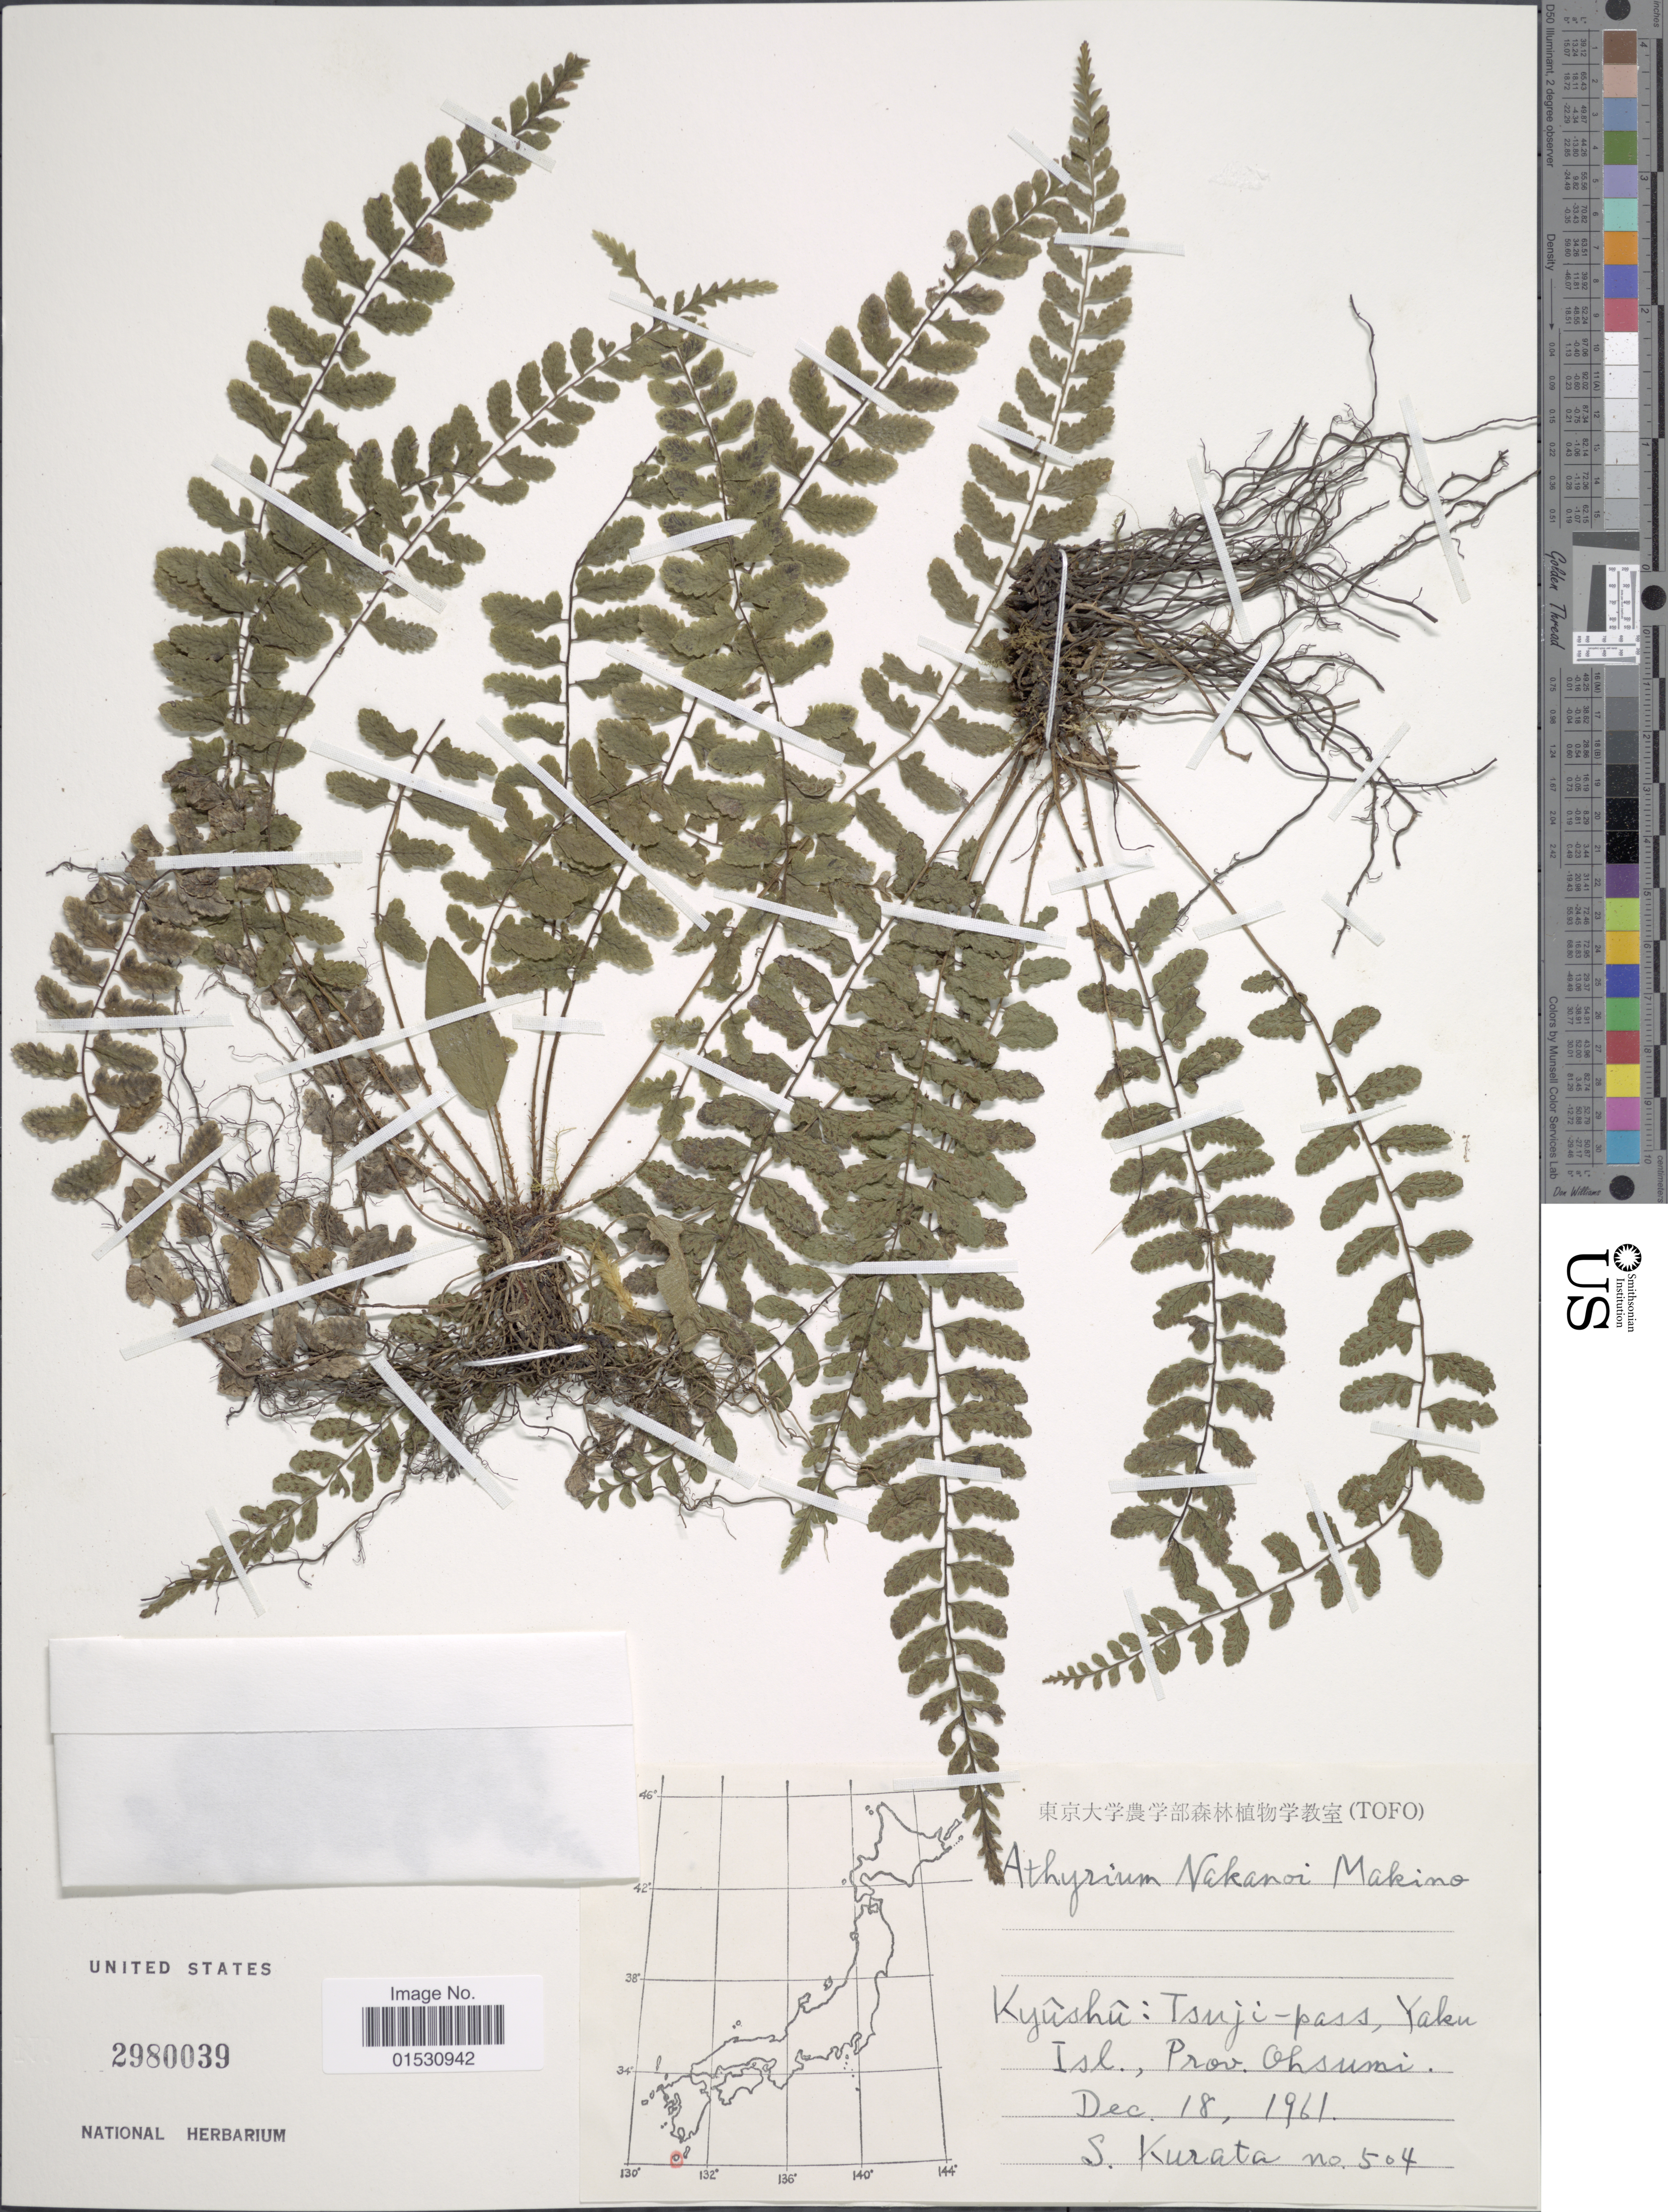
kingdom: Plantae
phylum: Tracheophyta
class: Polypodiopsida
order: Polypodiales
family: Athyriaceae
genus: Athyrium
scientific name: Athyrium nakanoi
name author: Makino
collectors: Sa. Kurata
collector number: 504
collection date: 1961-12-18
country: Japan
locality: Kyushu: Tsuji-pass, Yaku Isl., Prov. Ohsumi.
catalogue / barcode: US 2980039